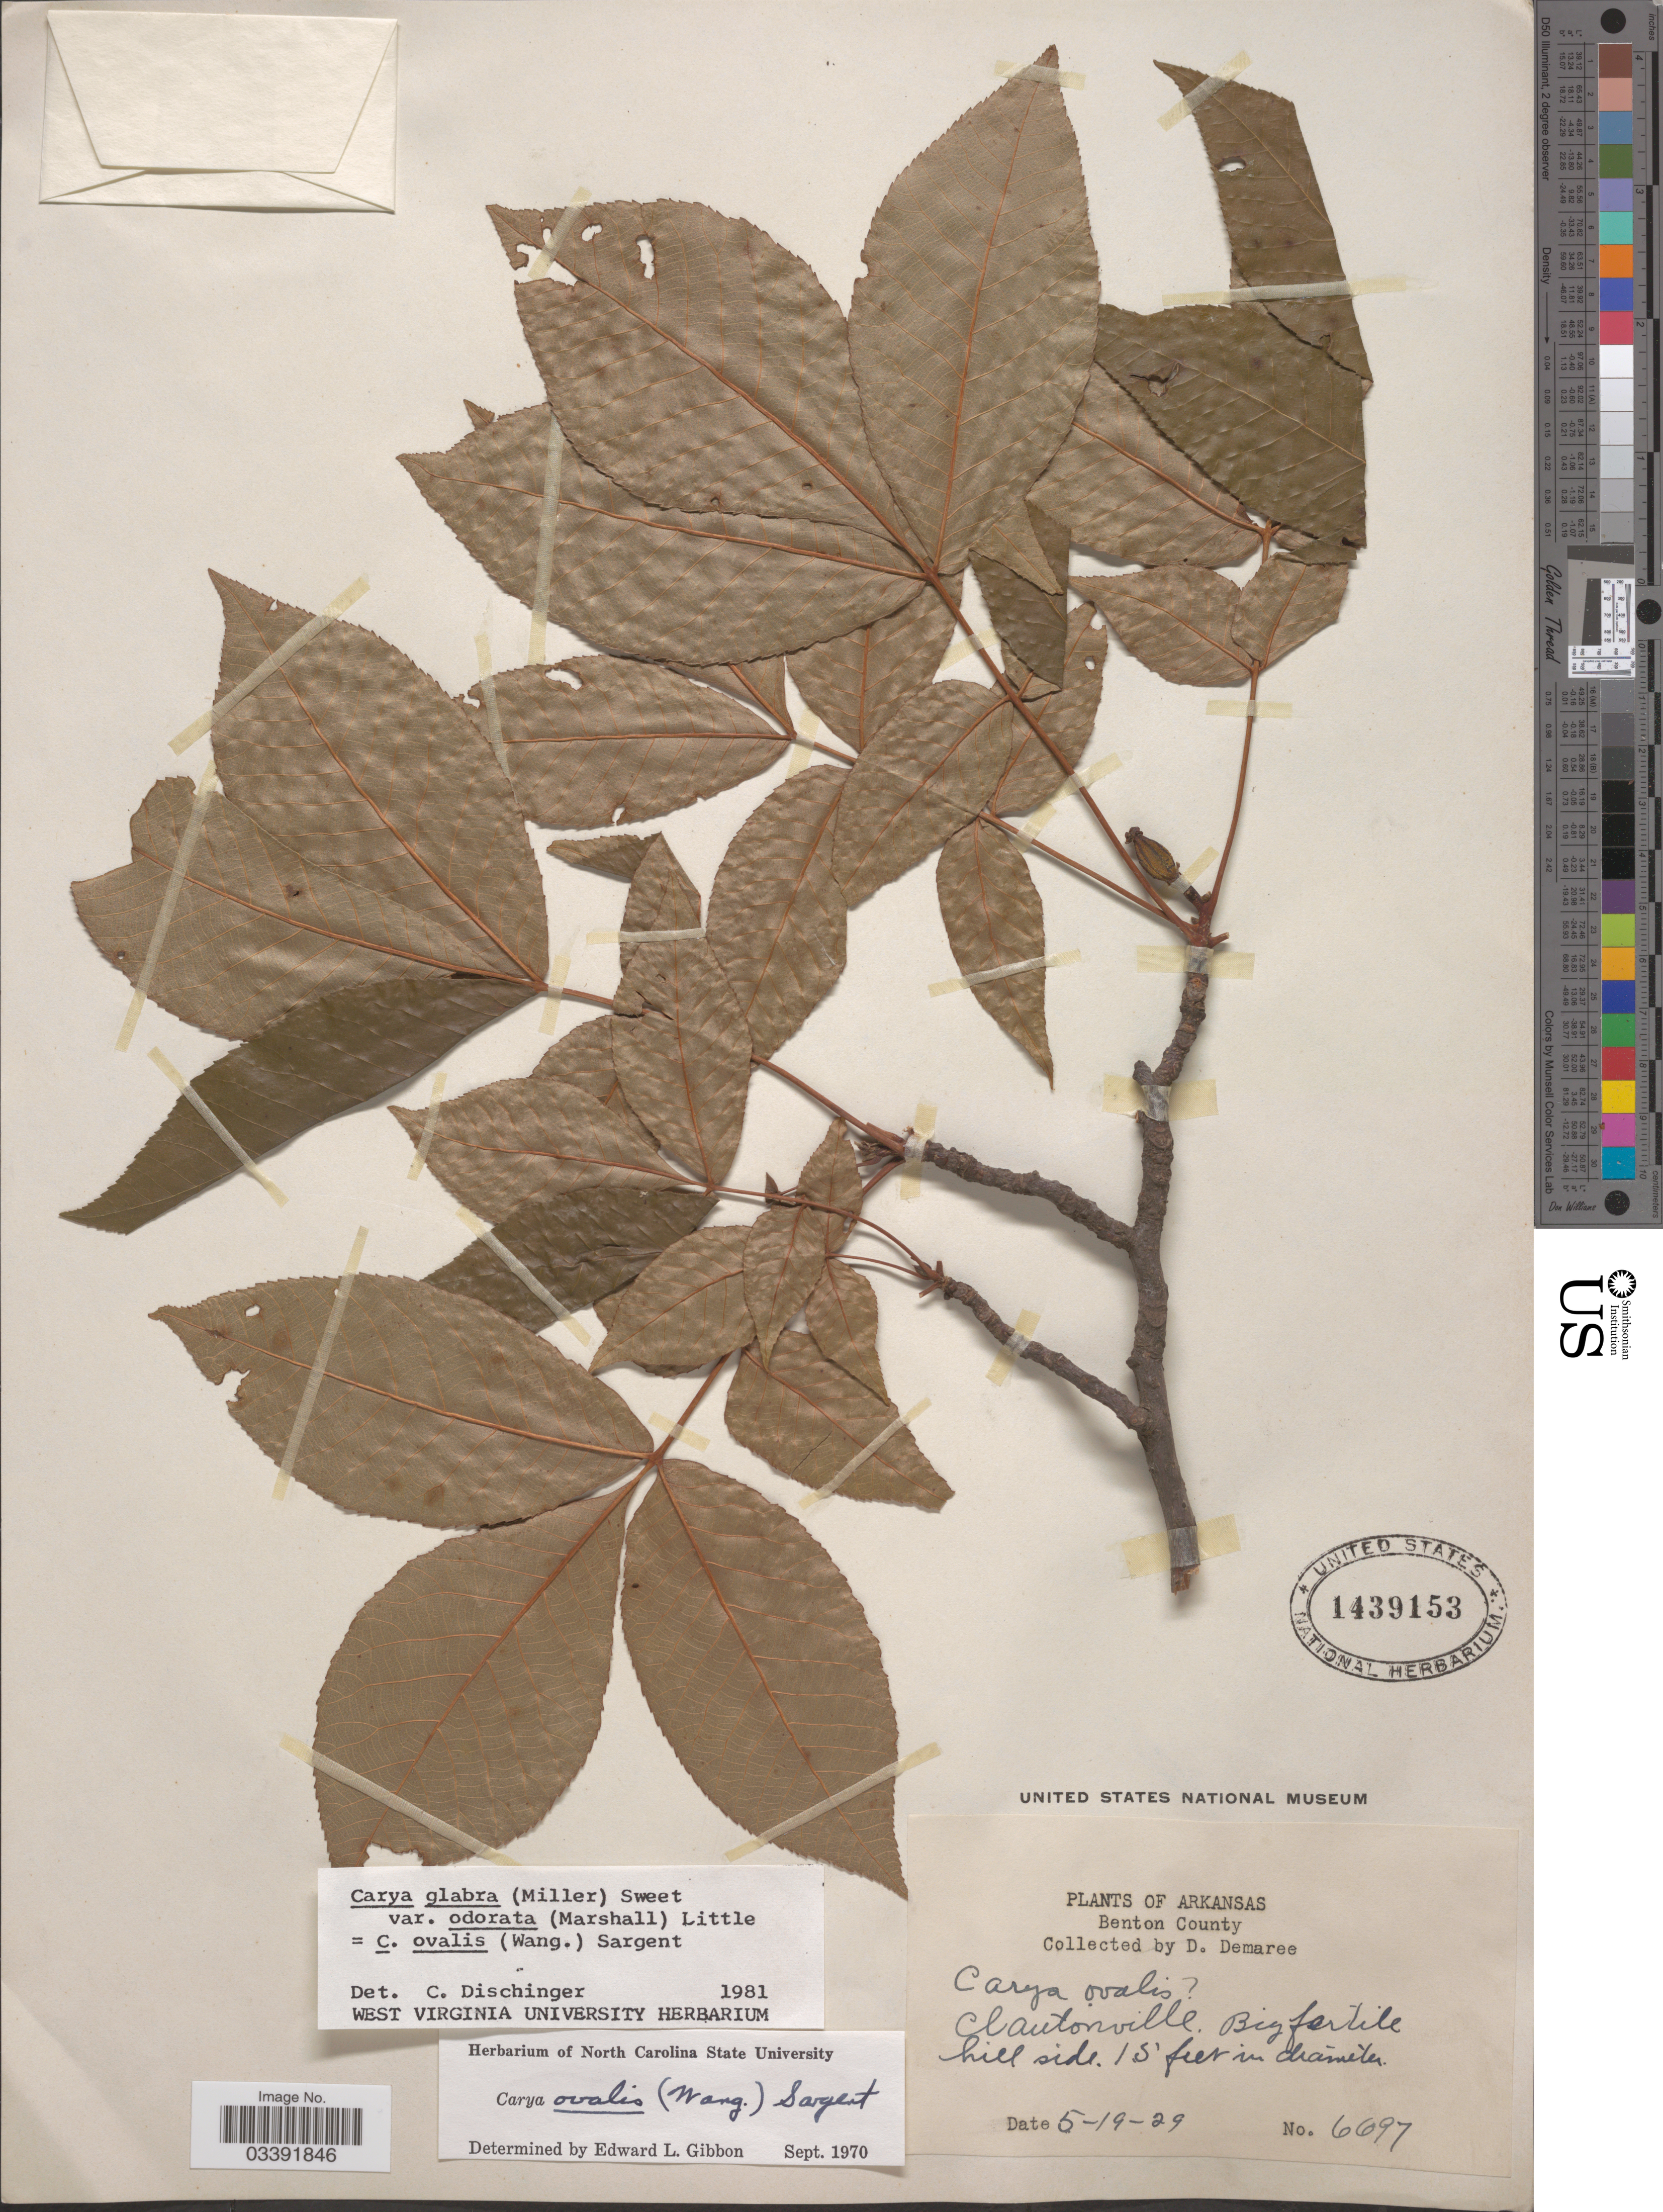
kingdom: Plantae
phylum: Tracheophyta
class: Magnoliopsida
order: Fagales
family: Juglandaceae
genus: Carya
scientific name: Carya glabra var. odorata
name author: (Marshall) Little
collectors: D. Demaree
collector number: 6697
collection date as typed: Transcribed d/m/y: 19/5/29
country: United States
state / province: Arkansas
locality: Clantonville. Big fertile hill side.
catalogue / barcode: US 1439153